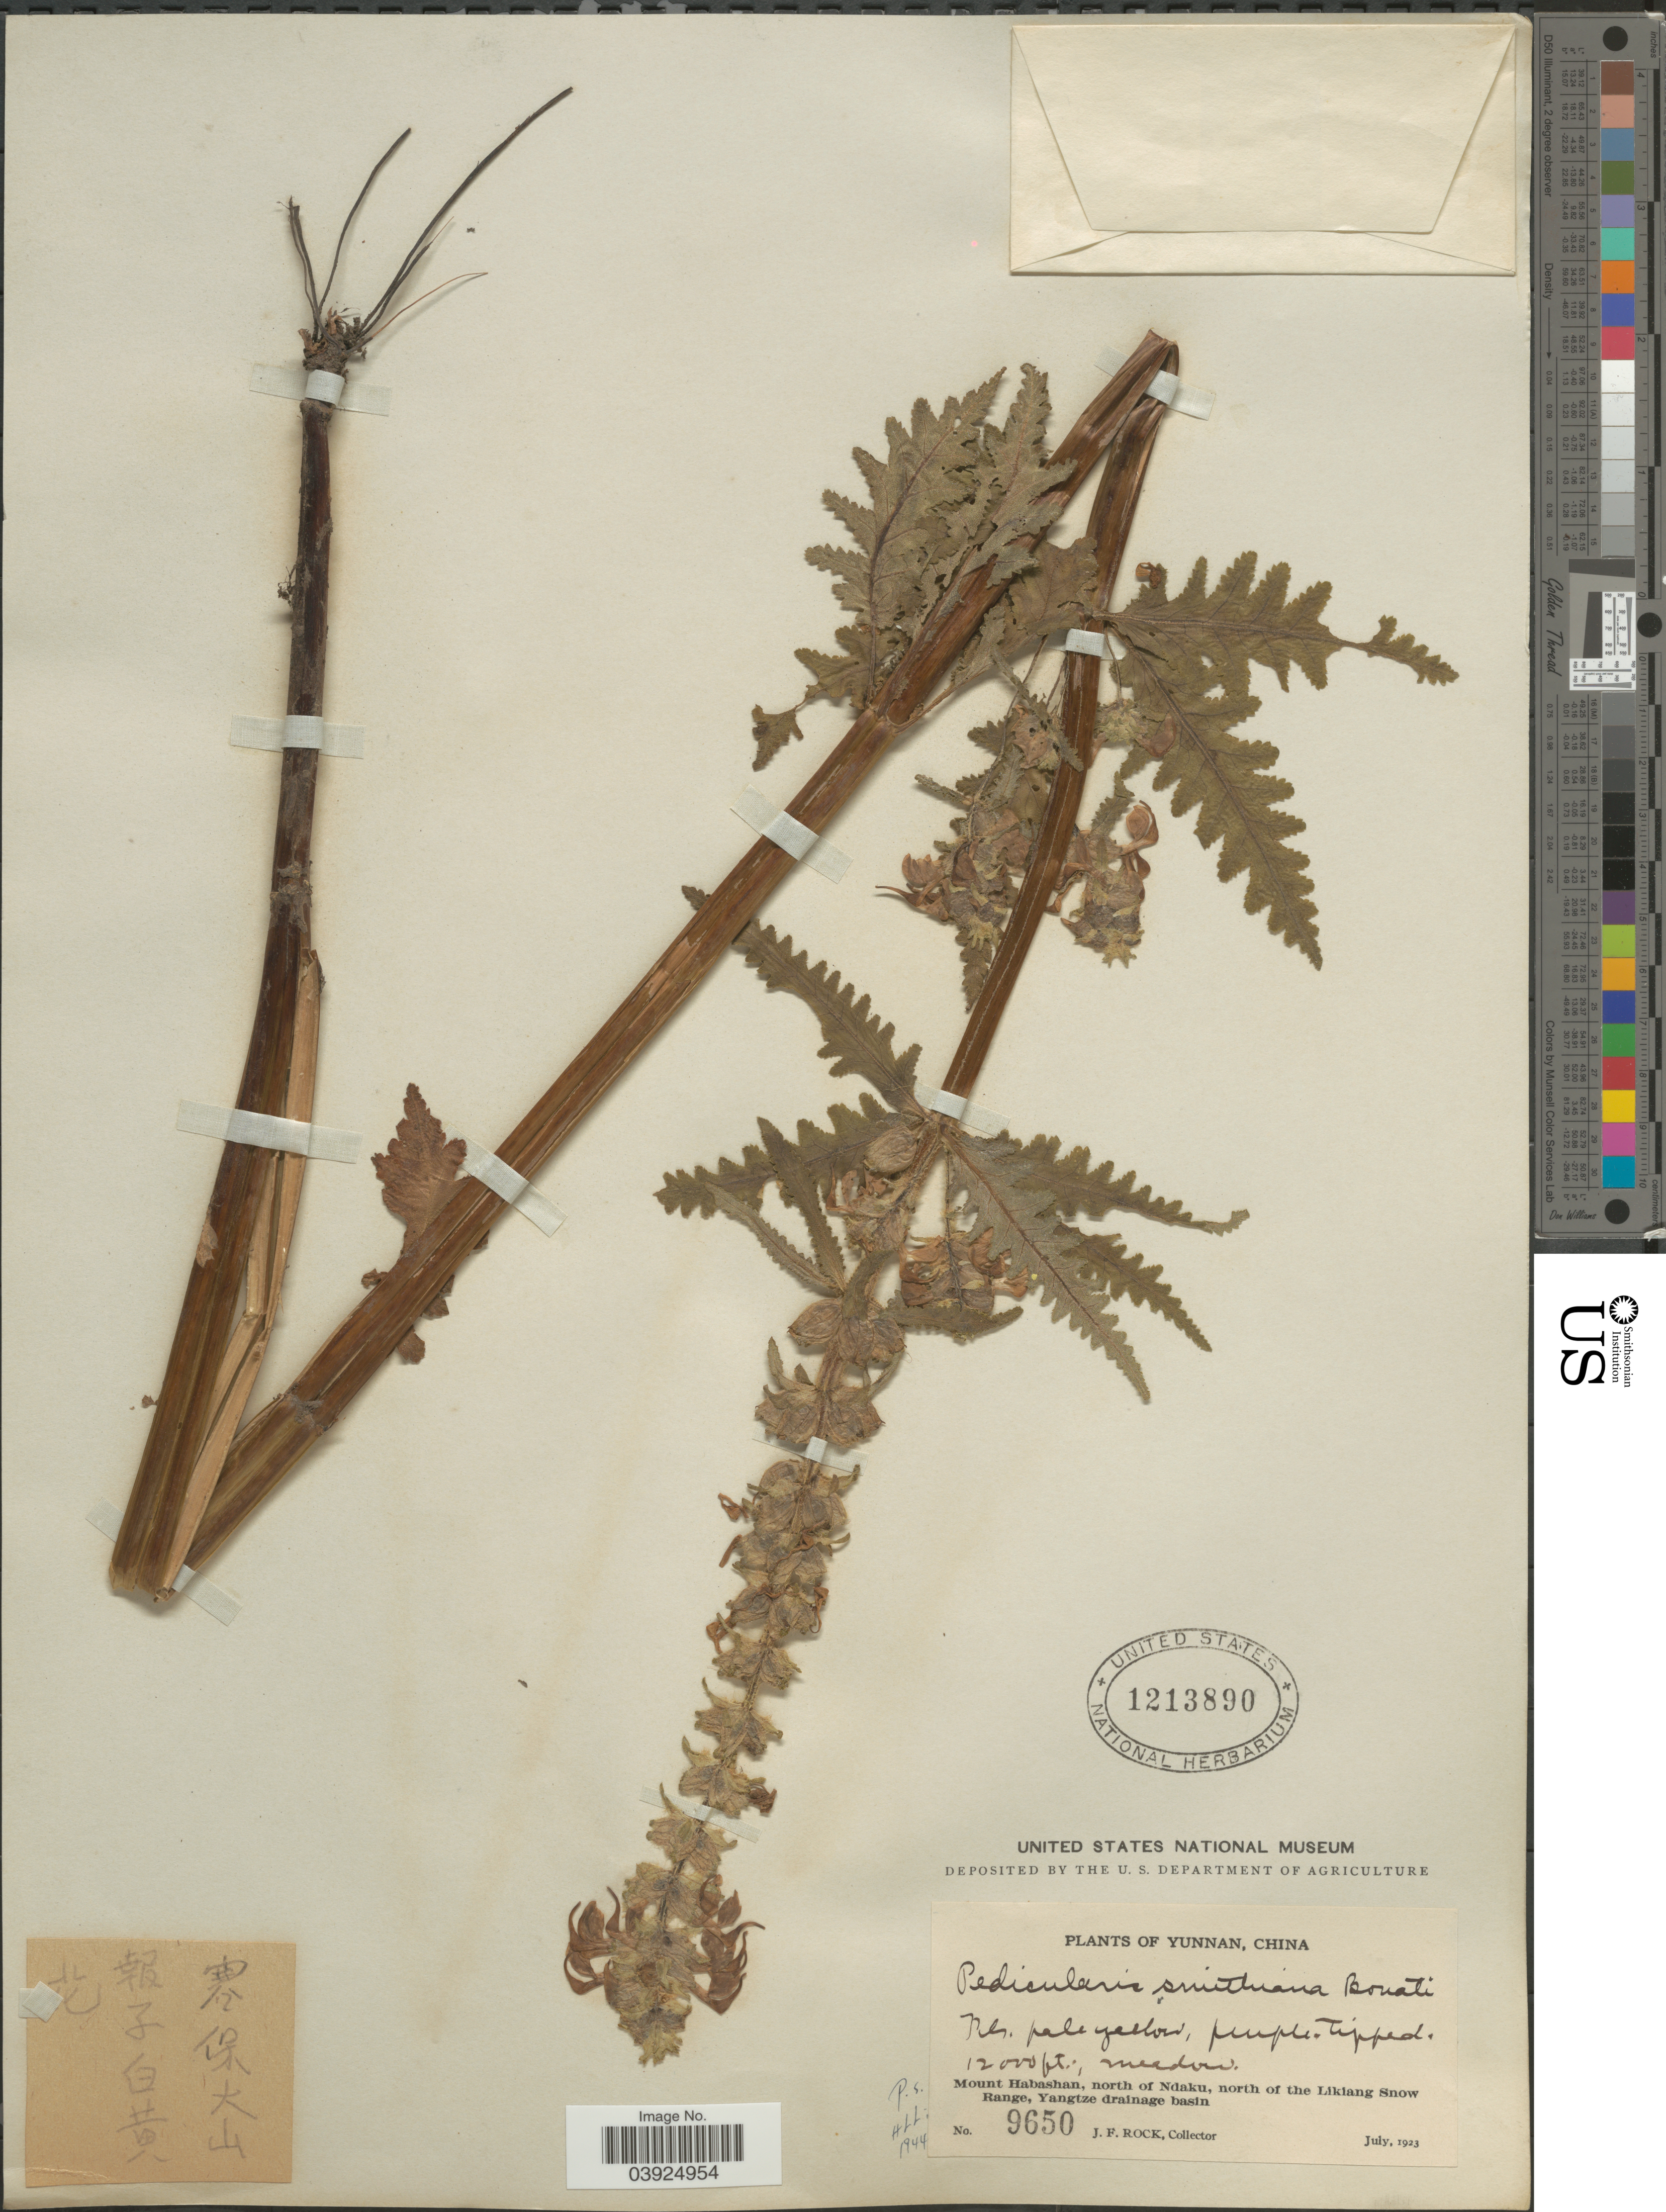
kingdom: Plantae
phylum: Tracheophyta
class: Magnoliopsida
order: Lamiales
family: Orobanchaceae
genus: Pedicularis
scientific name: Pedicularis smithiana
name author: Bonati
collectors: J. Rock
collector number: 9650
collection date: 1923-07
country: China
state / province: Yunnan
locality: Mount Habashan, north of Ndaku, north of the Likiang Snow Range, Yangtze drainage basin.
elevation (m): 3658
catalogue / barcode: US 1213890